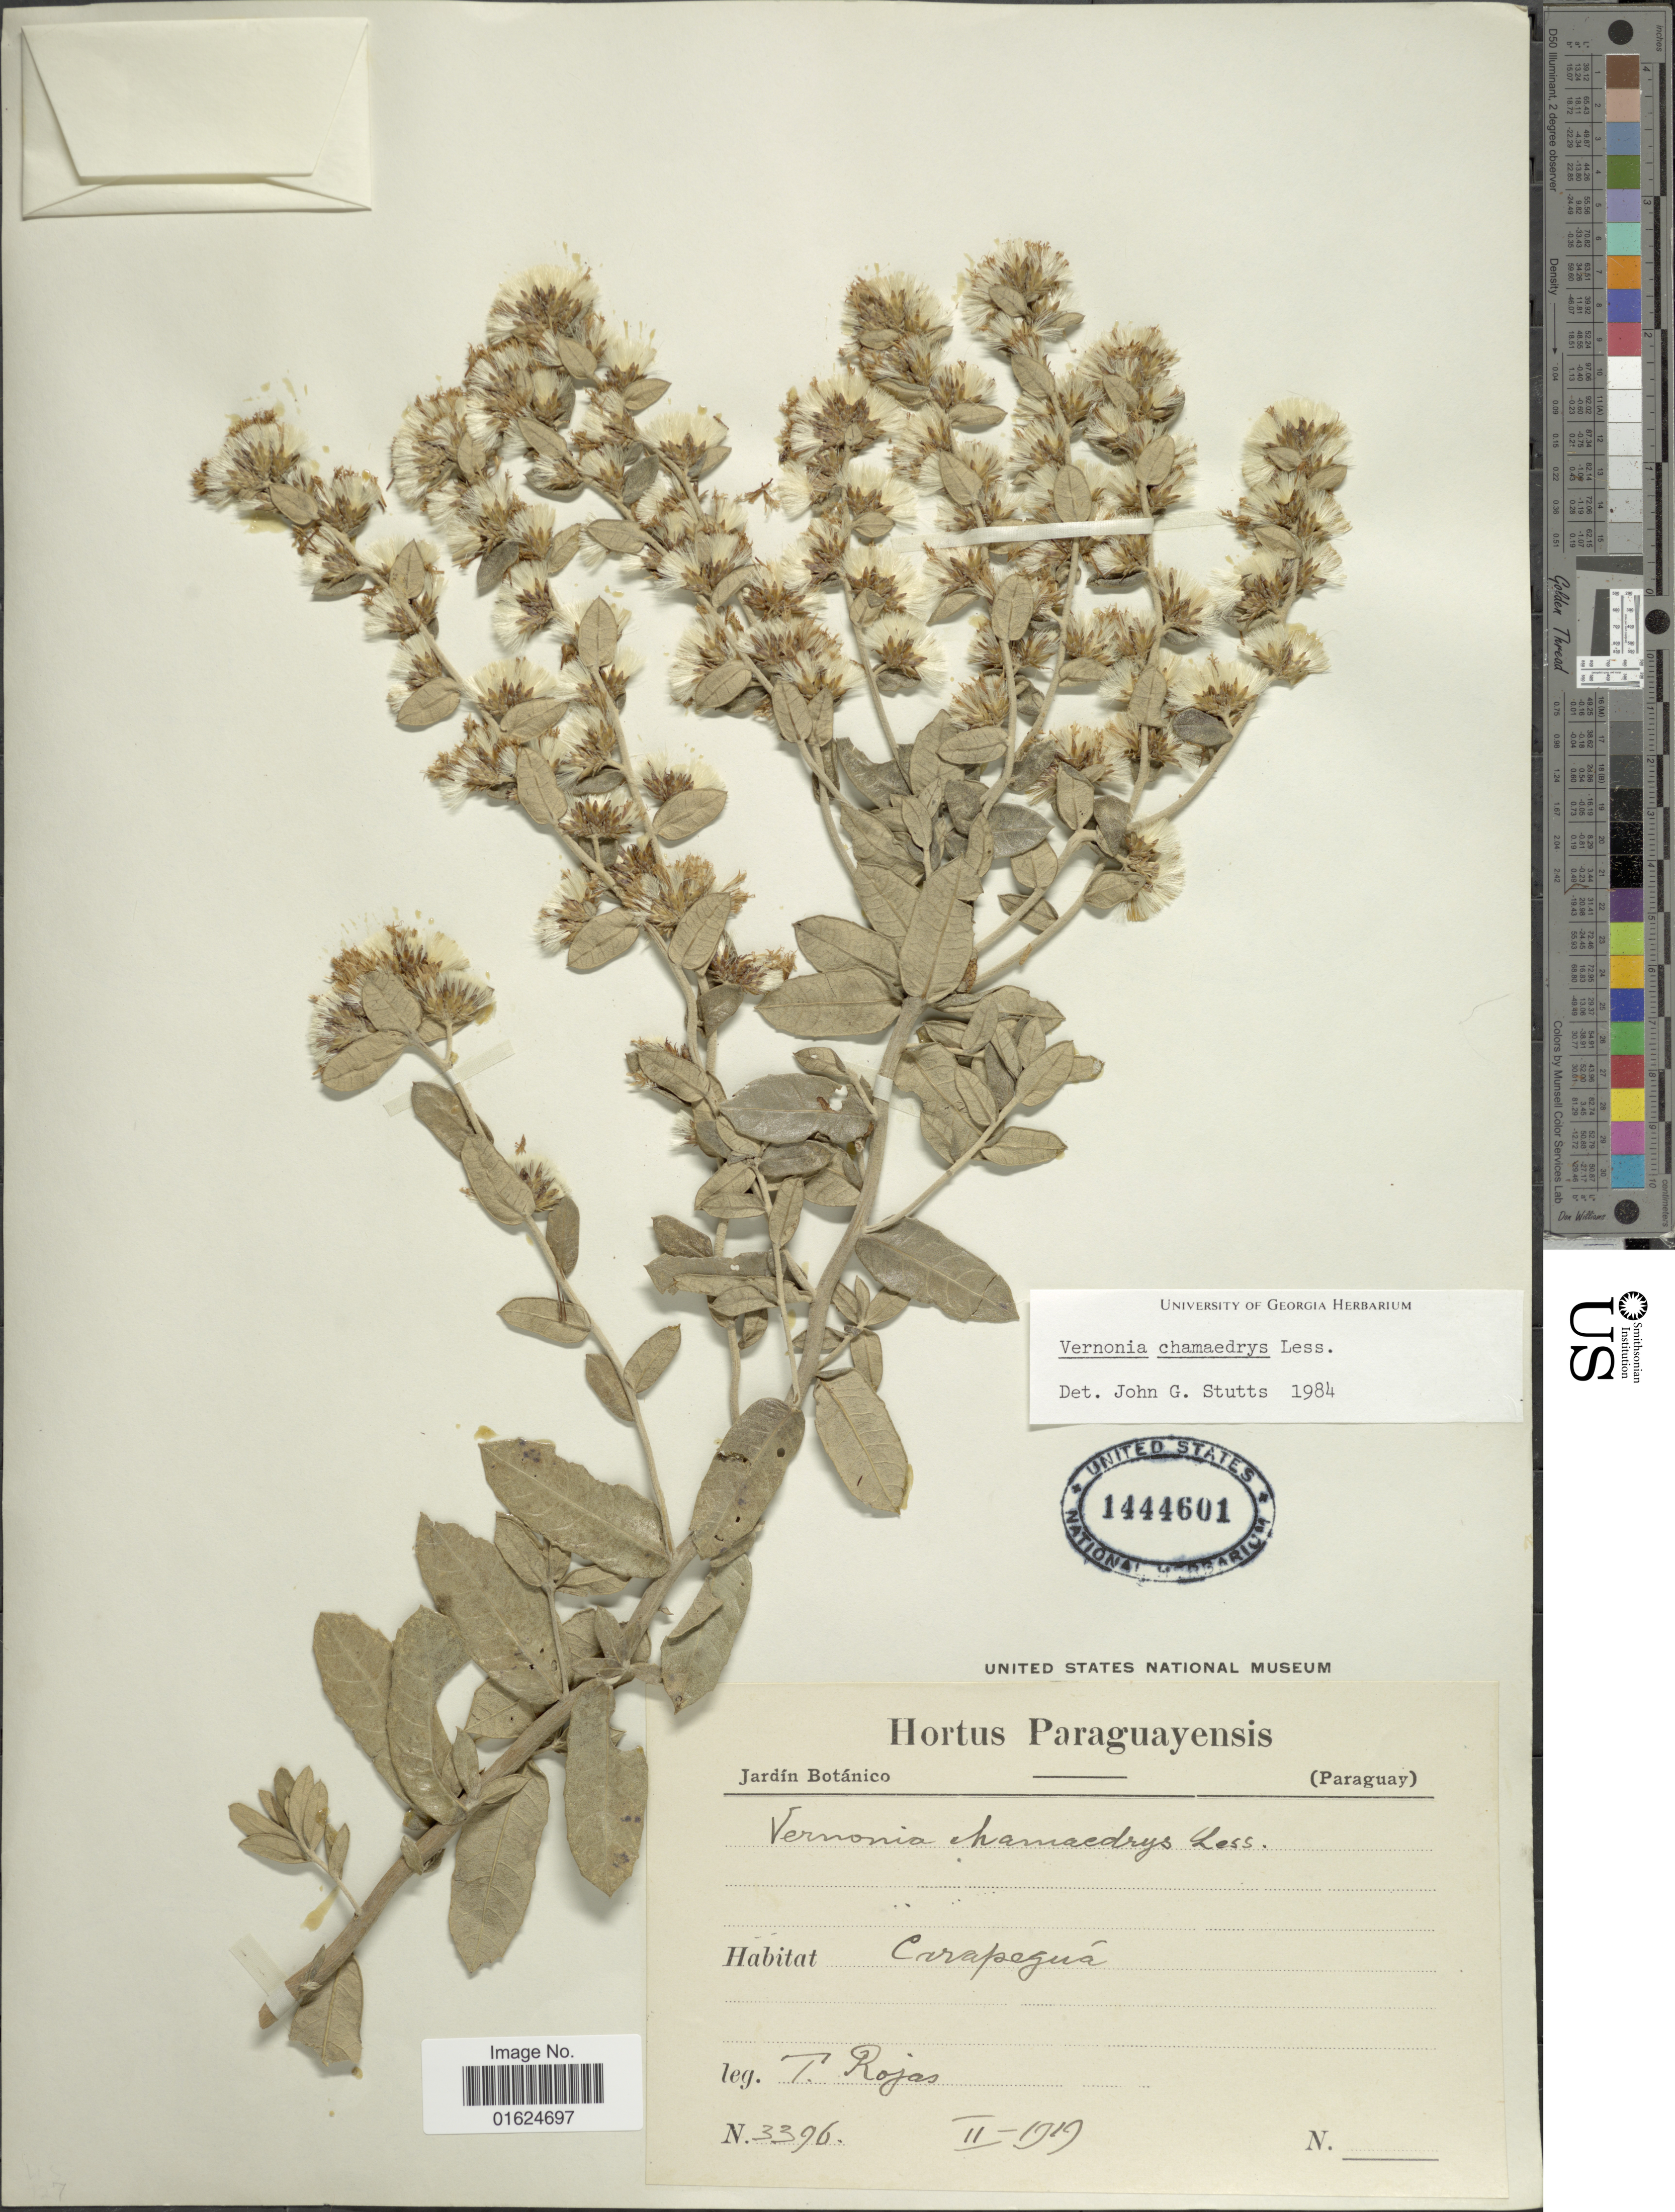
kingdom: Plantae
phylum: Tracheophyta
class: Magnoliopsida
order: Asterales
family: Asteraceae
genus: Vernonanthura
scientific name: Vernonanthura chamaedrys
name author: (Less.) H. Rob.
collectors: T. Rojas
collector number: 3396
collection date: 1919-02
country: Paraguay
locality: Cirapeguá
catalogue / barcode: US 1444601